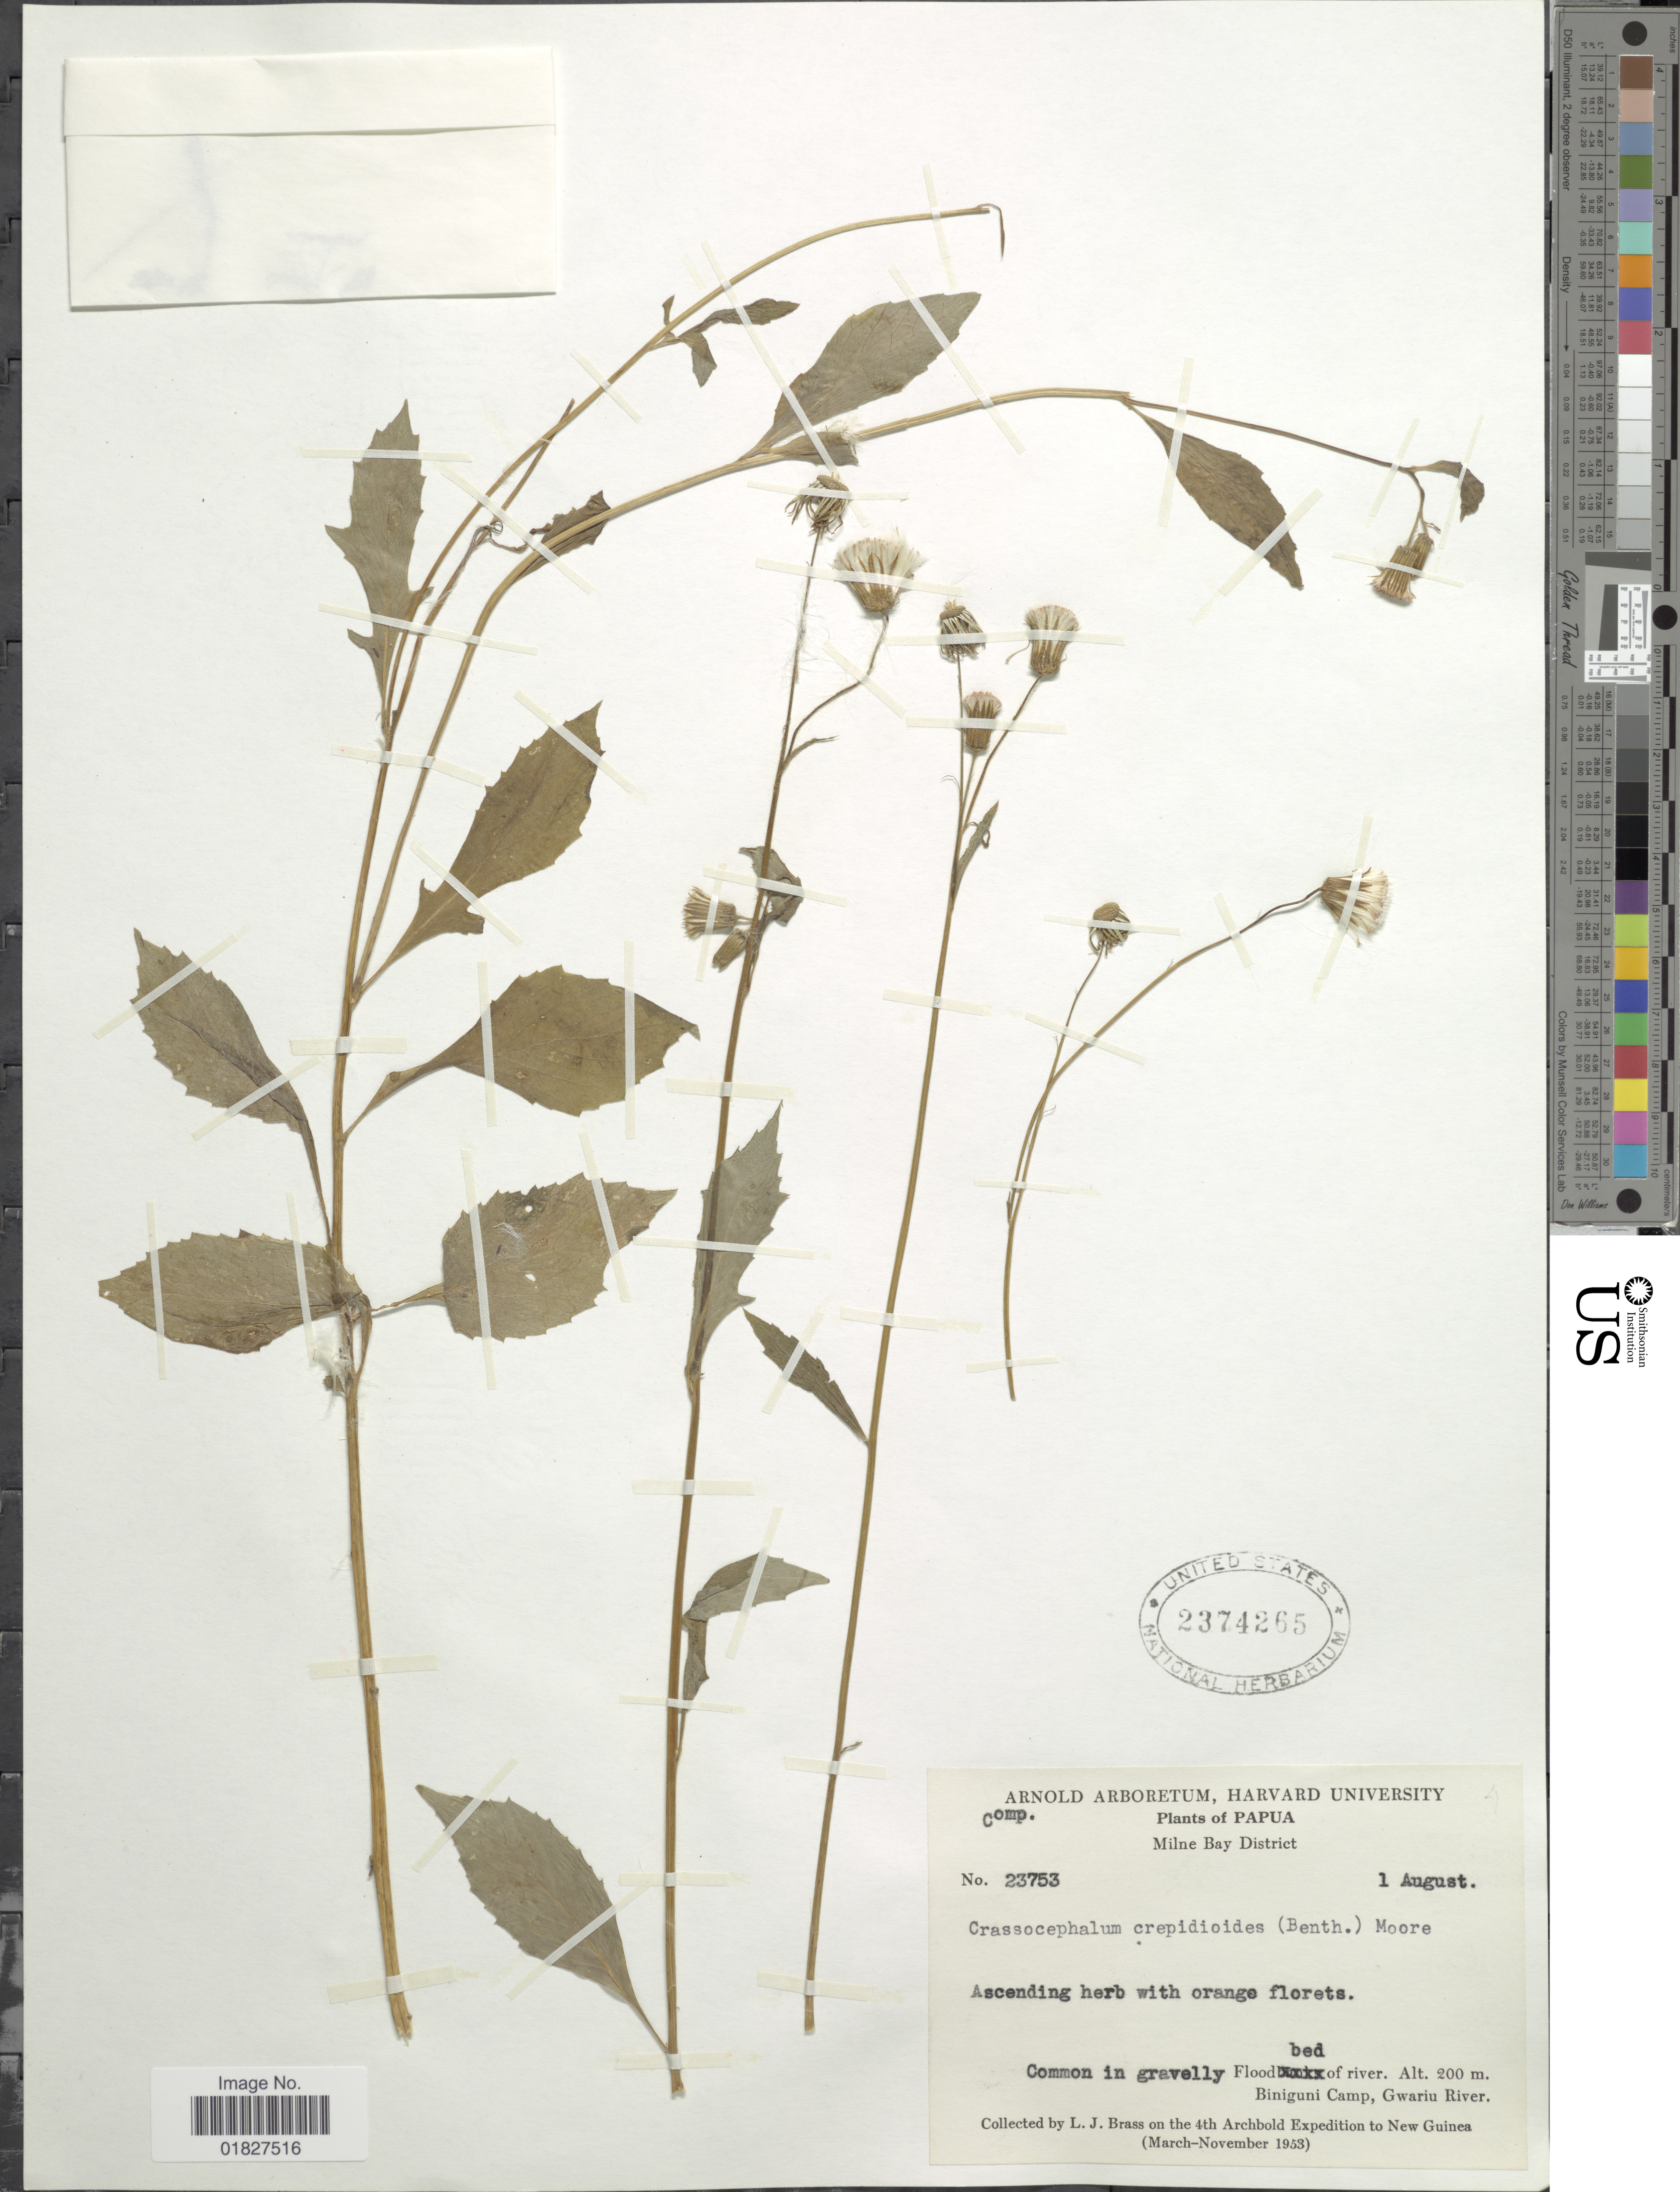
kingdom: Plantae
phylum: Tracheophyta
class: Magnoliopsida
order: Asterales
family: Asteraceae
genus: Crassocephalum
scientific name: Crassocephalum crepidioides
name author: (Benth.) S. Moore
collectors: L. J. Brass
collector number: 23753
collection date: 1953-08-01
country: Papua New Guinea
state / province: Milne Bay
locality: Papua, Biniguni Camp, Gwariu River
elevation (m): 200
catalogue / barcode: US 2374265